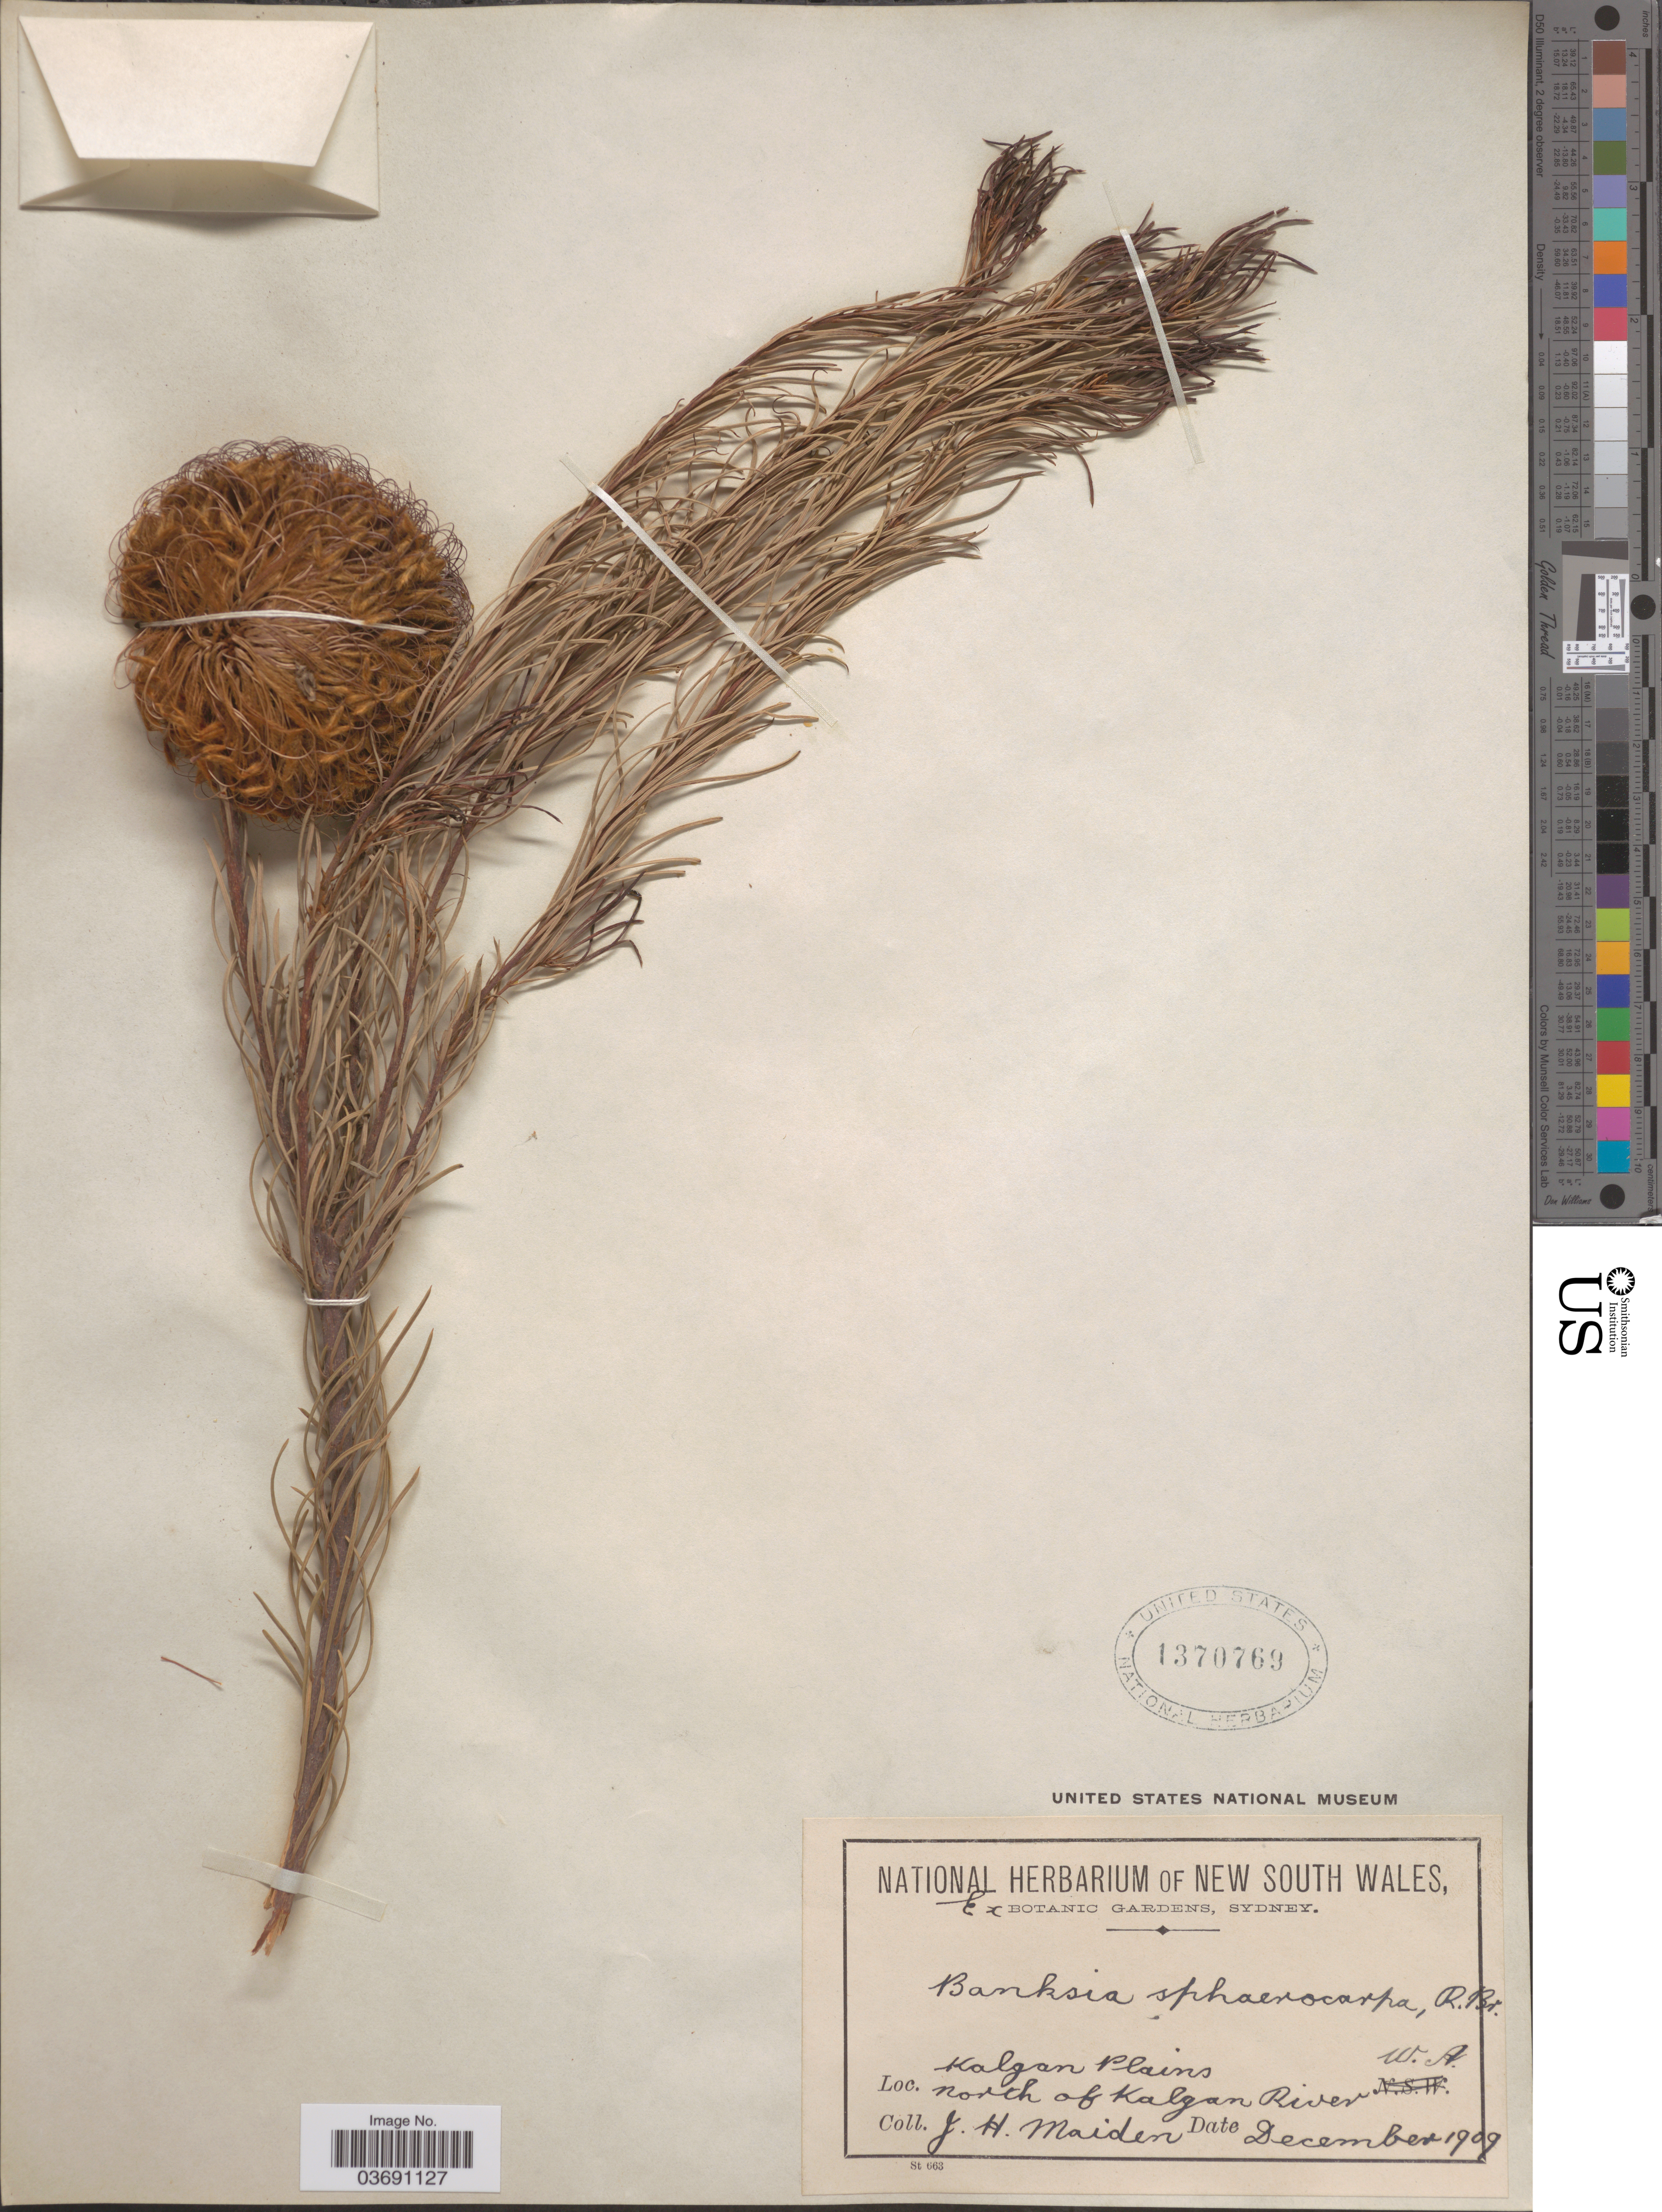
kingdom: Plantae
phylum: Tracheophyta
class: Magnoliopsida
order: Proteales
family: Proteaceae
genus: Banksia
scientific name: Banksia sphaerocarpa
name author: R. Br.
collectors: J. Maiden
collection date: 1909-12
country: Australia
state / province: Western Australia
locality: Kalgan Plains north of Kalgan River.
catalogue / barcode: US 1370769